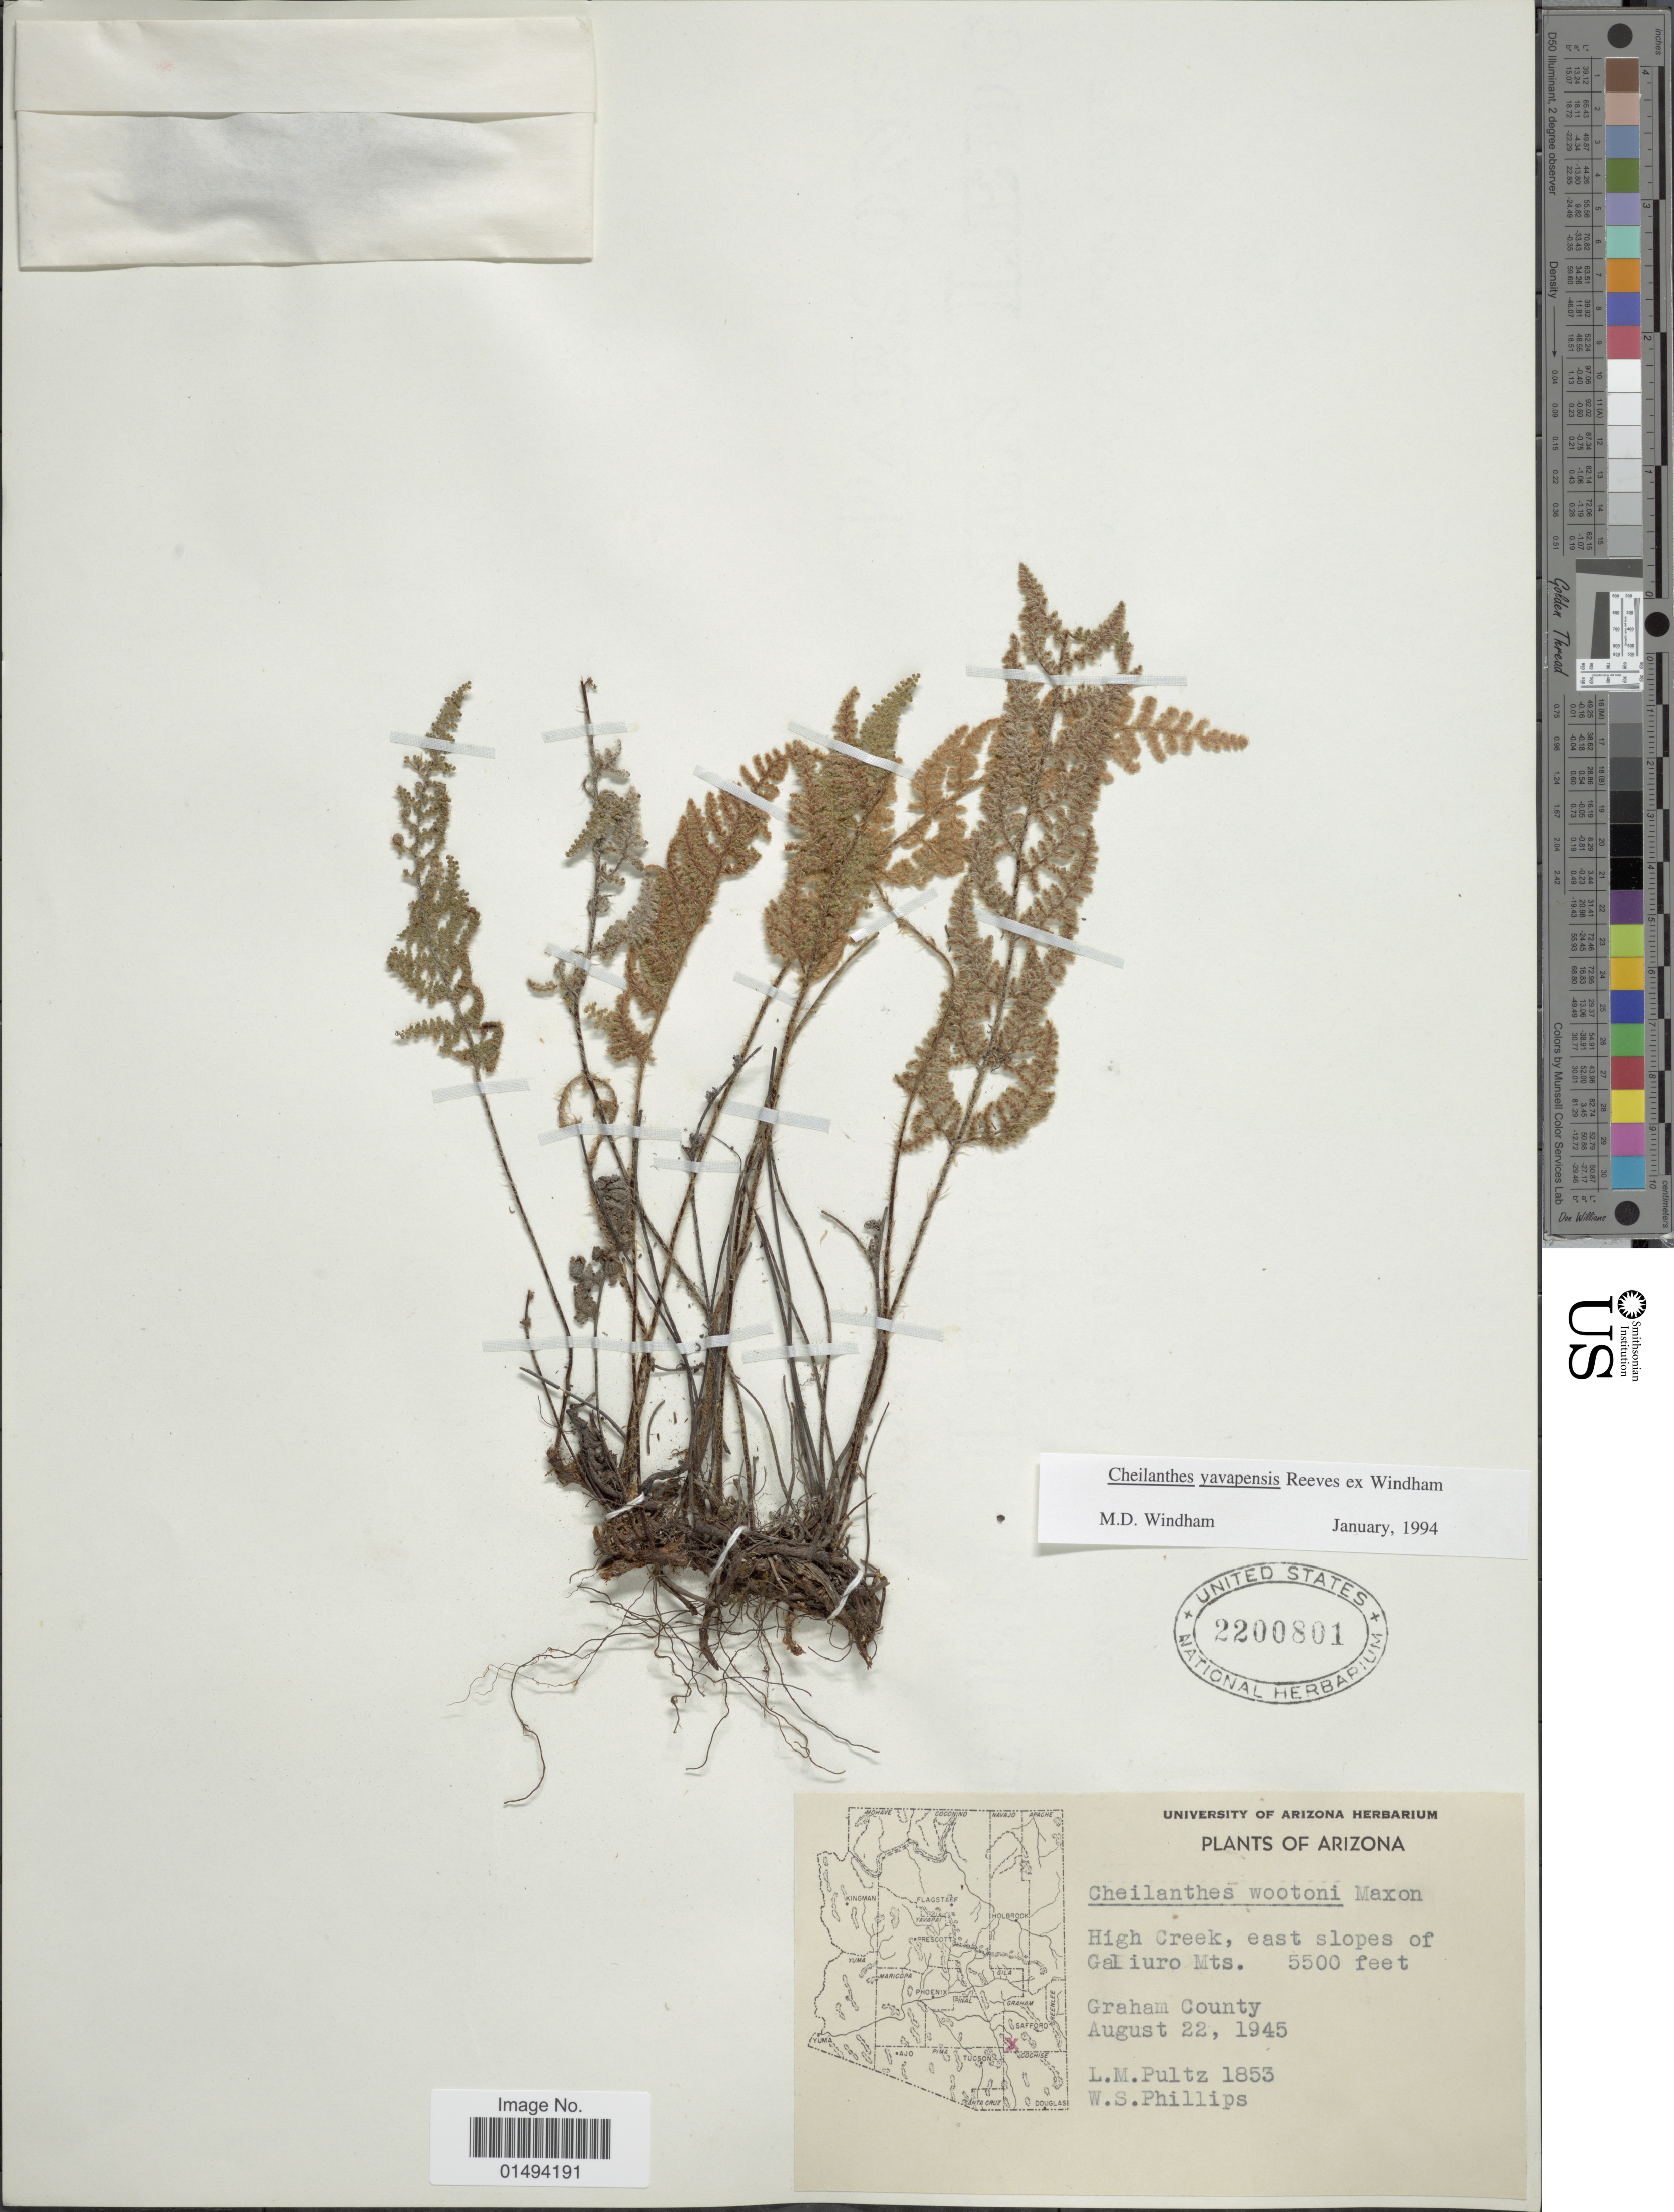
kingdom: Plantae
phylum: Tracheophyta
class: Polypodiopsida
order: Polypodiales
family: Pteridaceae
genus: Myriopteris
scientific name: Myriopteris yavapensis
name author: (T. Reeves ex Windham) Grusz & Windham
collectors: L. Pultz & W. S. Phillips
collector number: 1853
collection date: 1945-08-22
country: United States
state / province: Arizona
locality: Arizona, Graham County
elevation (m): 1676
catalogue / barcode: US 2200801